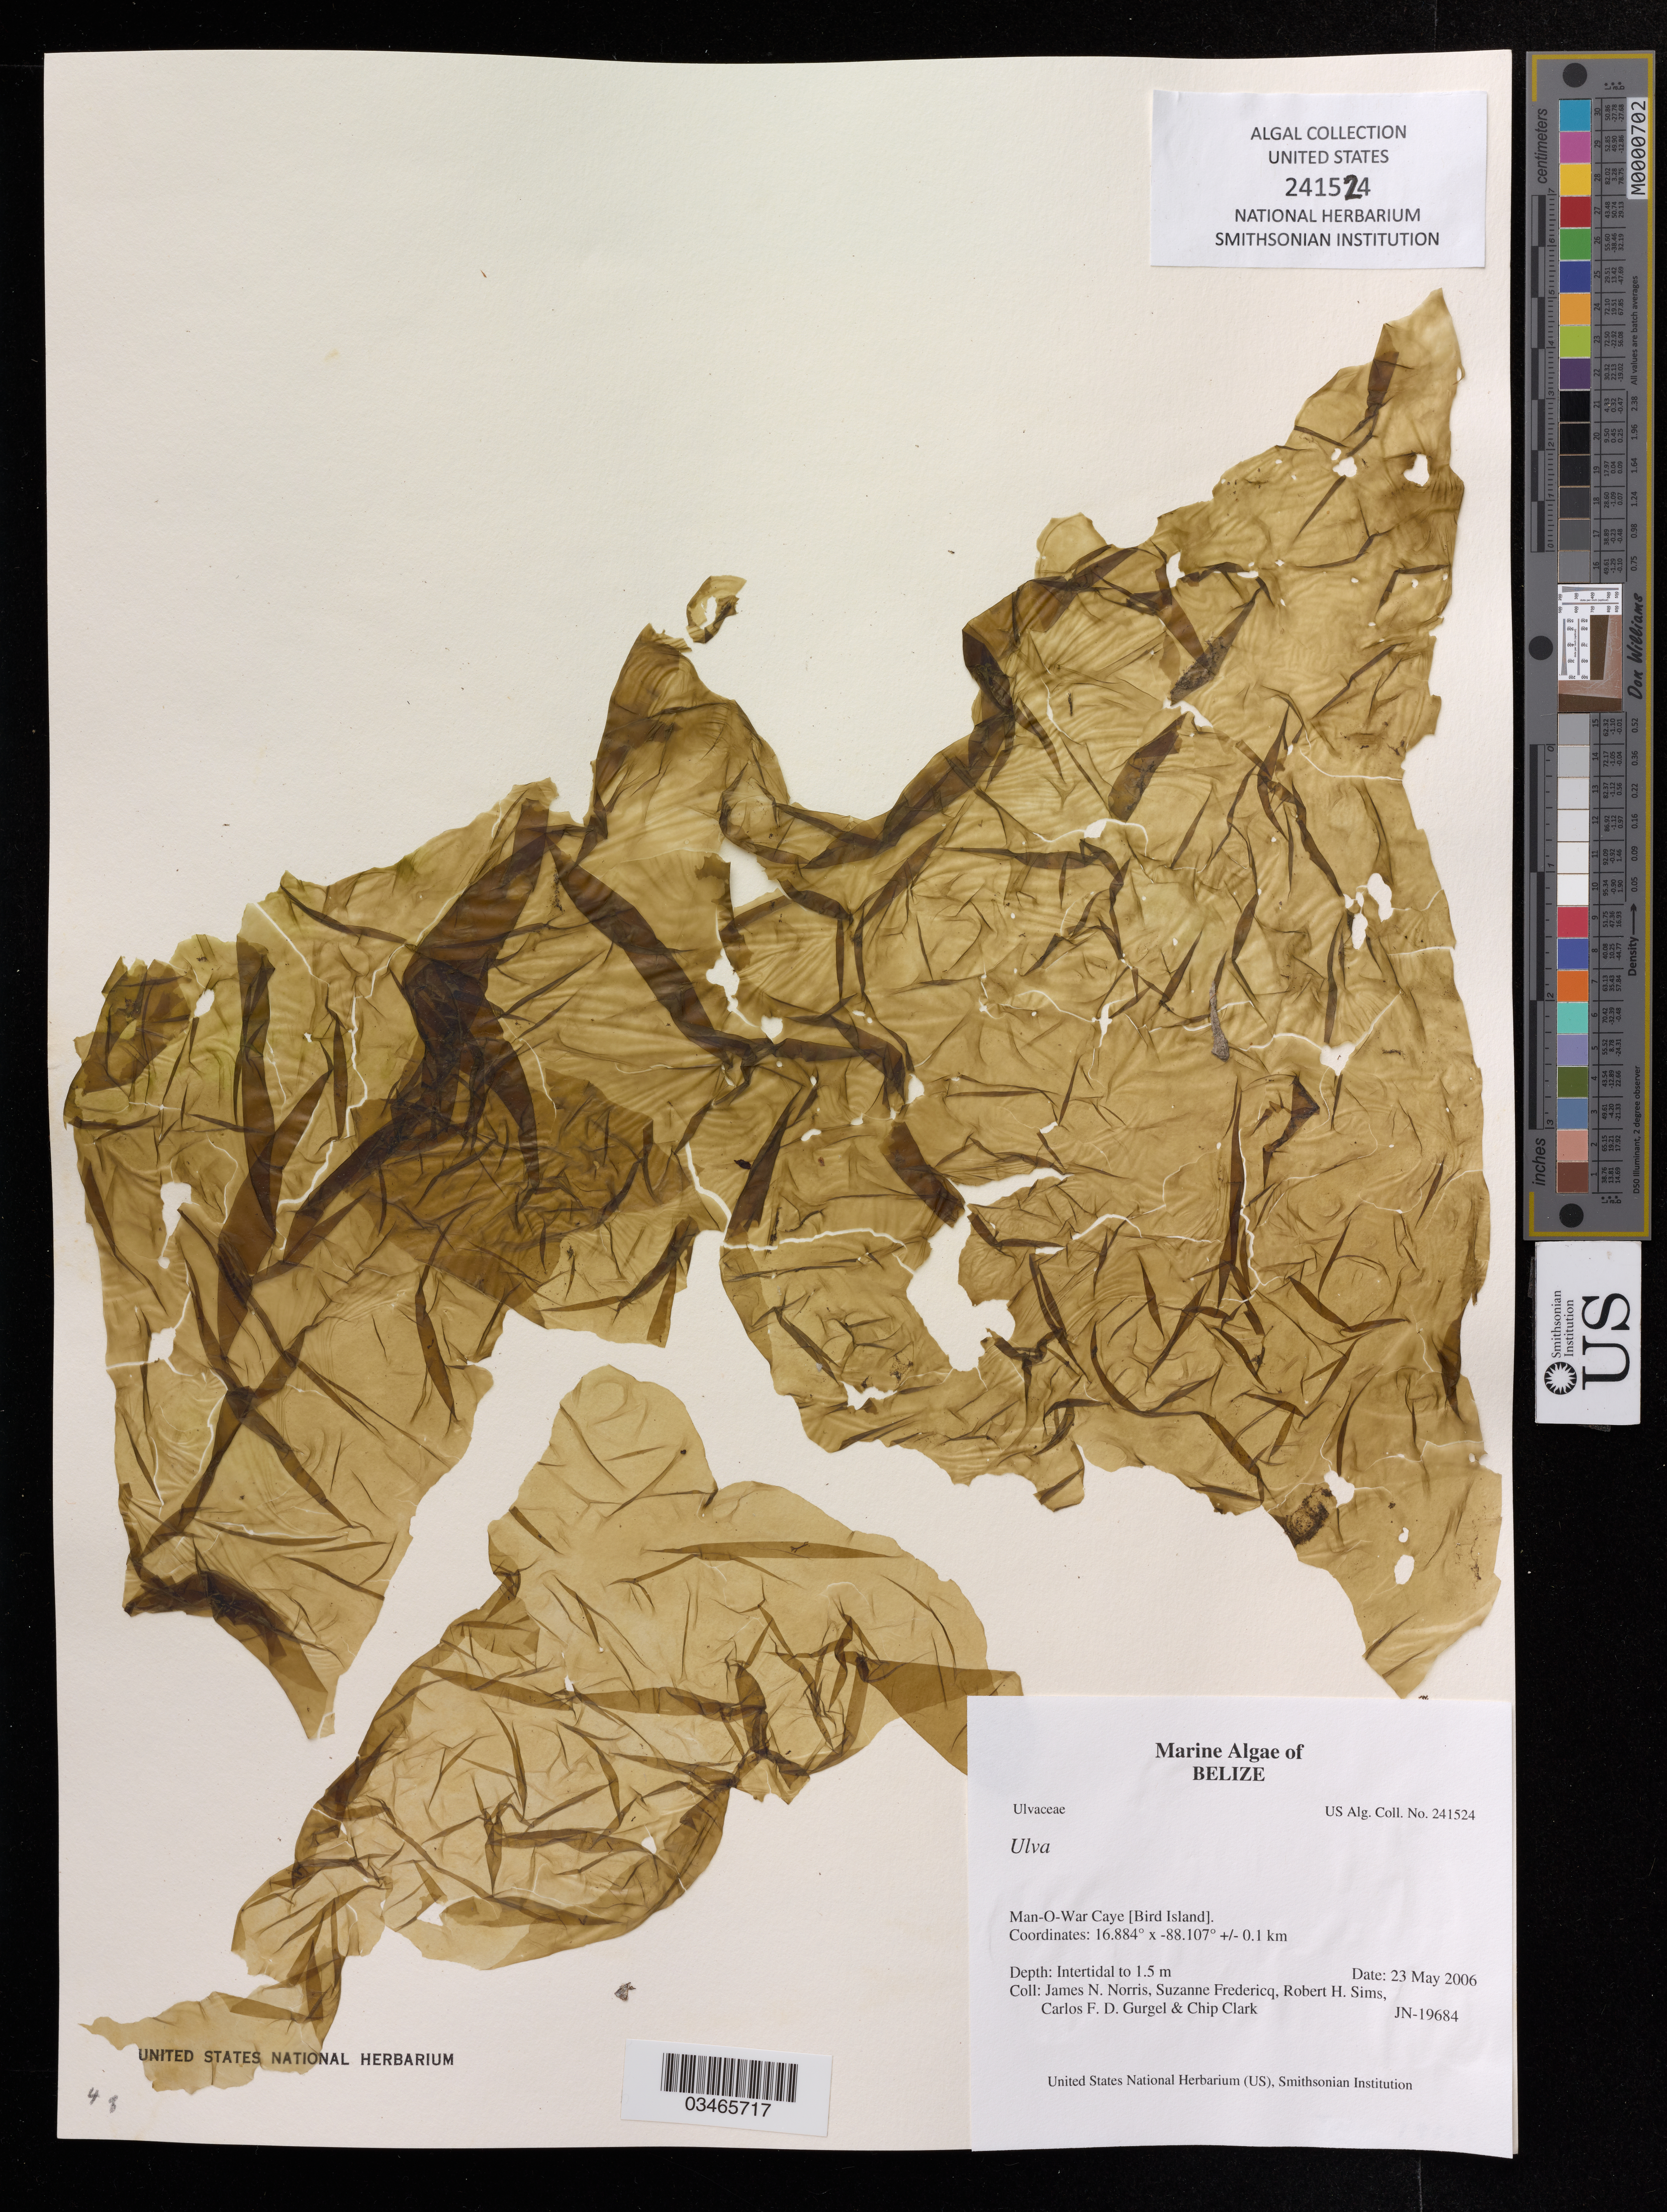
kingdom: Plantae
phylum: Chlorophyta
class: Ulvophyceae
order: Ulvales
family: Ulvaceae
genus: Ulva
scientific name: Ulva sp.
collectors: J. Norris, S. Fredericq, R. H. Sims & C. Gurgel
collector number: JN-19684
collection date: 2006-05-23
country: Belize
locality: Man-O-War Caye (Bird Island)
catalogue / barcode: US 241524